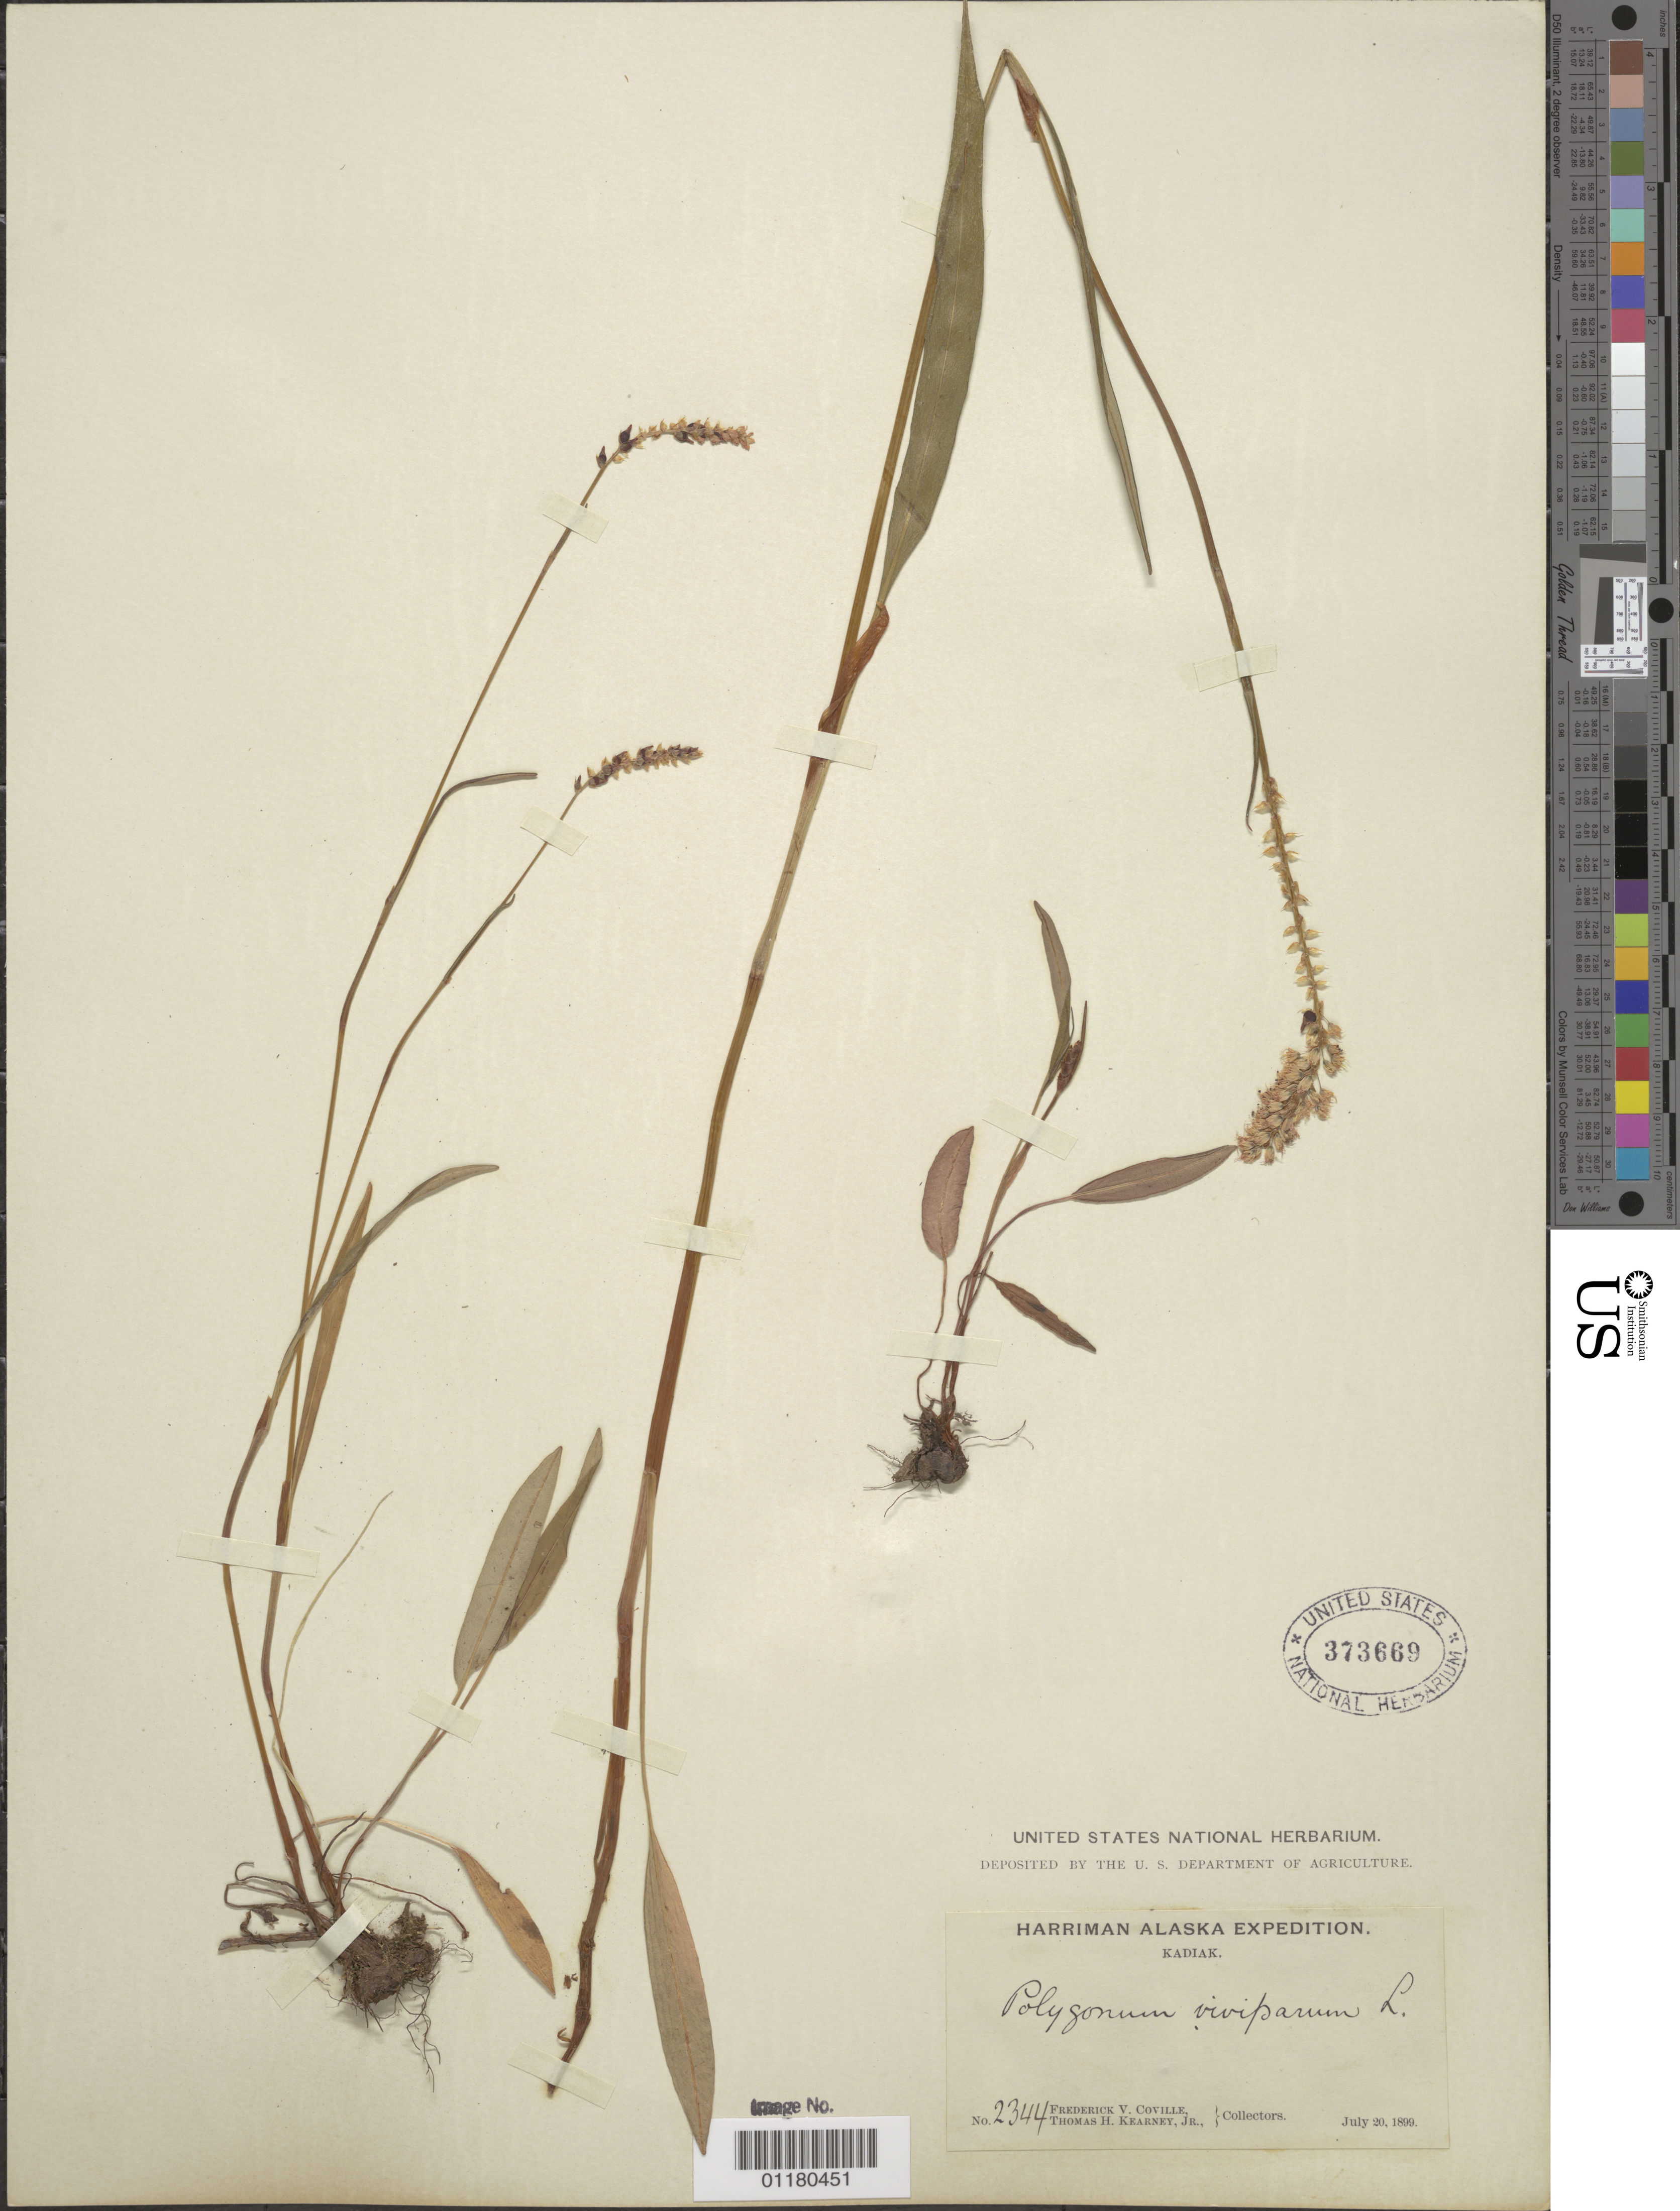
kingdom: Plantae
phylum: Tracheophyta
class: Magnoliopsida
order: Caryophyllales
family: Polygonaceae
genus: Bistorta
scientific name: Bistorta vivipara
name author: (L.) Delarbre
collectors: F. V. Coville & T. H. Kearney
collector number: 2344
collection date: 1899-07-20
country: United States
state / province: Alaska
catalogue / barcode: US 373669